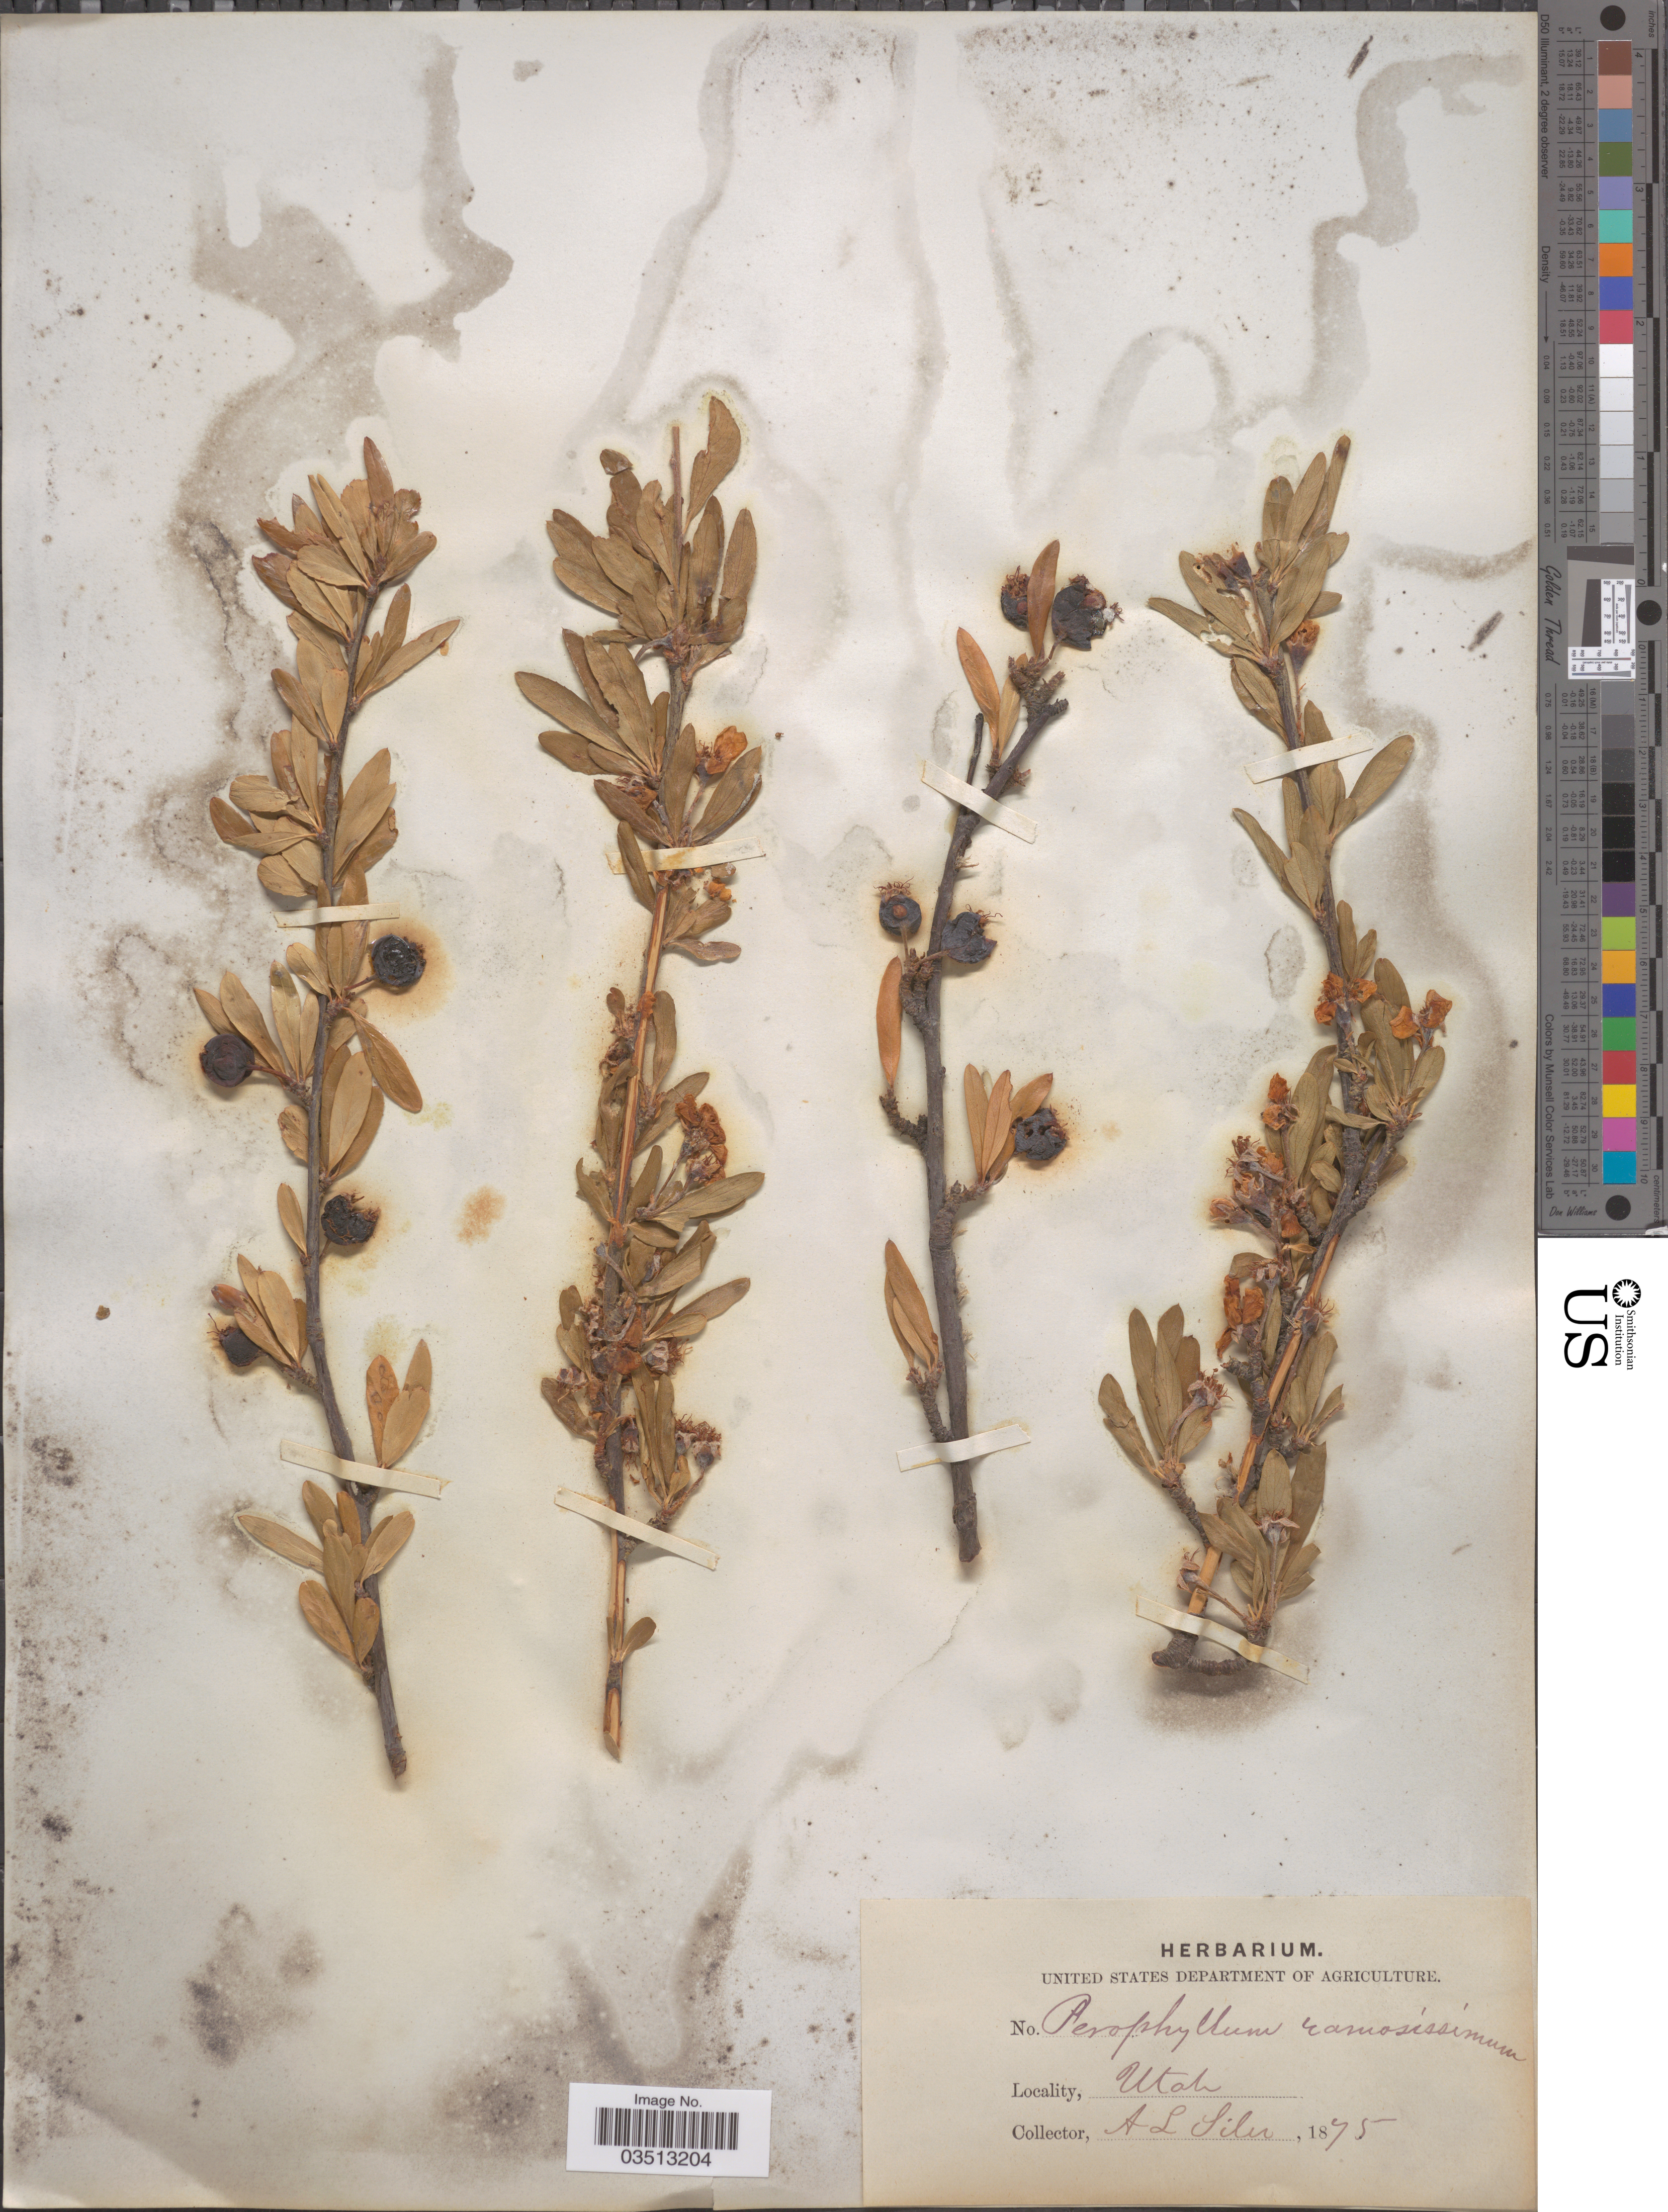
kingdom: Plantae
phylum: Tracheophyta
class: Magnoliopsida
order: Rosales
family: Rosaceae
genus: Peraphyllum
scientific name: Peraphyllum ramosissimum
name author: Nutt.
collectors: A. Siler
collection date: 1875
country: United States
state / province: Utah